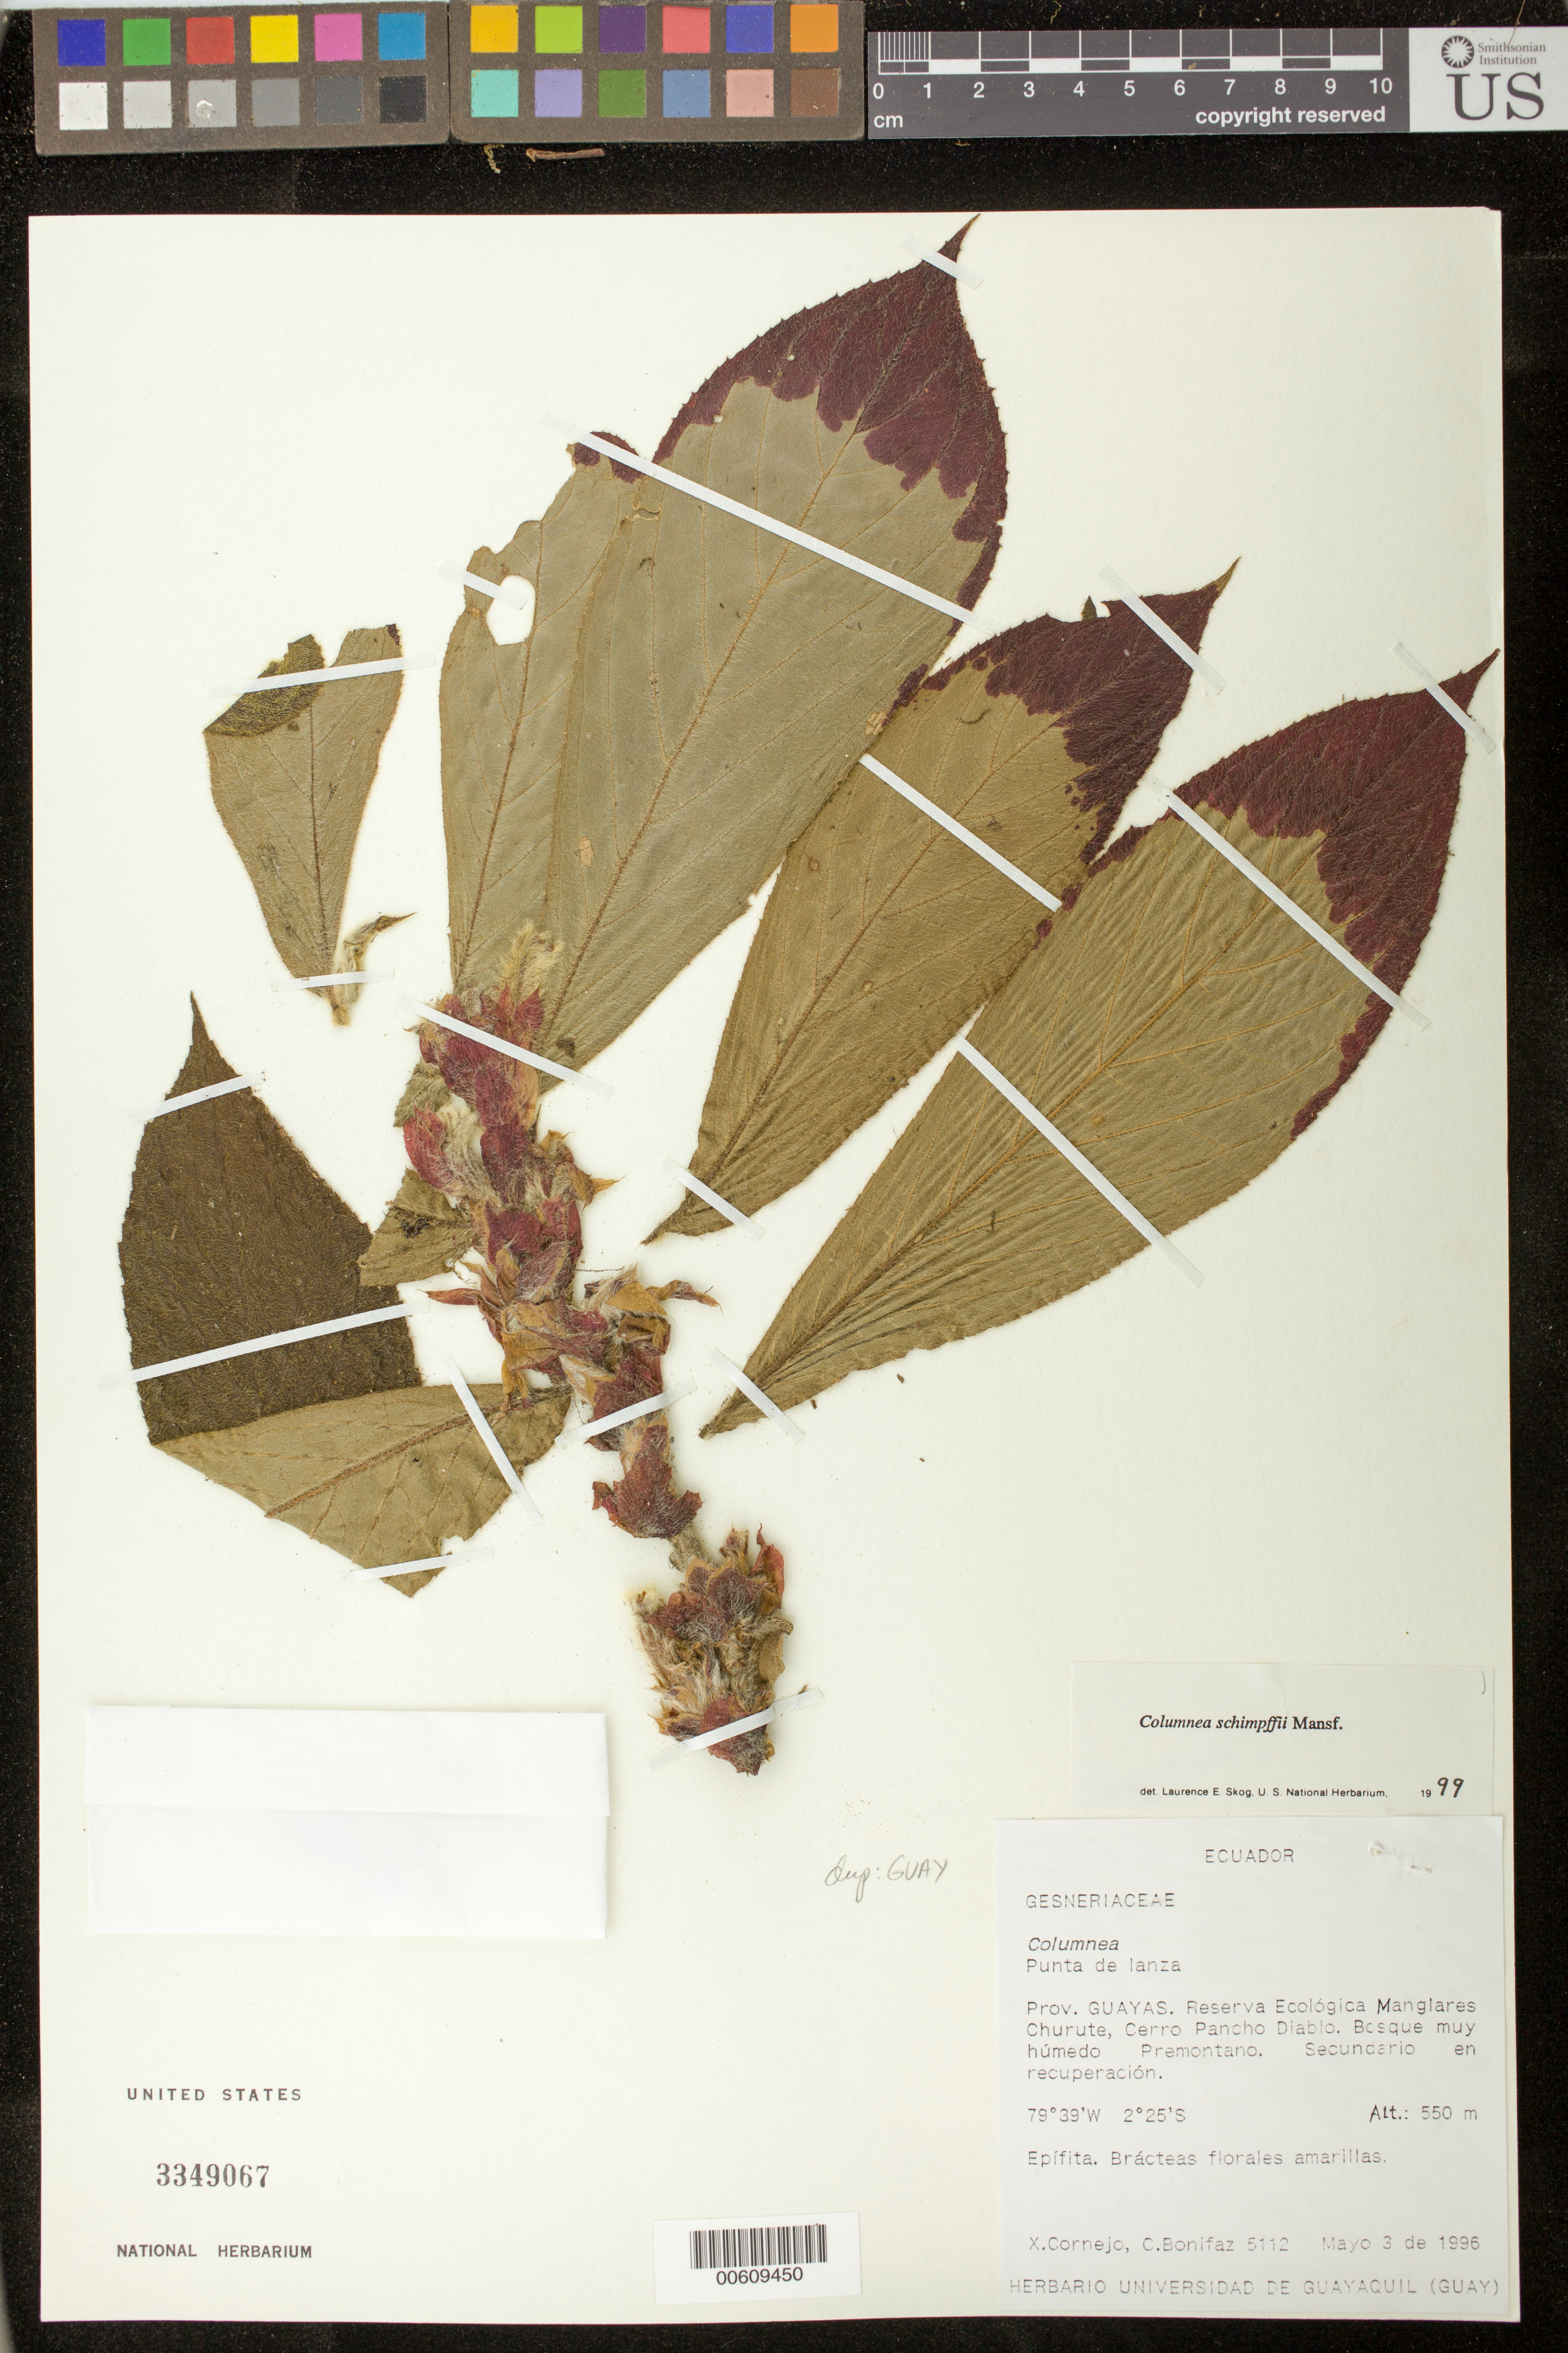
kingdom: Plantae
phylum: Tracheophyta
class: Magnoliopsida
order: Lamiales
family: Gesneriaceae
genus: Columnea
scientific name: Columnea schimpffii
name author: Mansf.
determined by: Skog, Laurence E.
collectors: X. F. Cornejo & C. Bonifaz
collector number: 5112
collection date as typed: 03 May 1996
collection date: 1996-05-03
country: Ecuador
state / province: Guayas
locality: Reserva Ecológica Manglares Churute, Cerro Pancha Diablo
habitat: Bosque muy húmedo premontano; secundario en recuperación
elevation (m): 550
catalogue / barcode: US 3349067